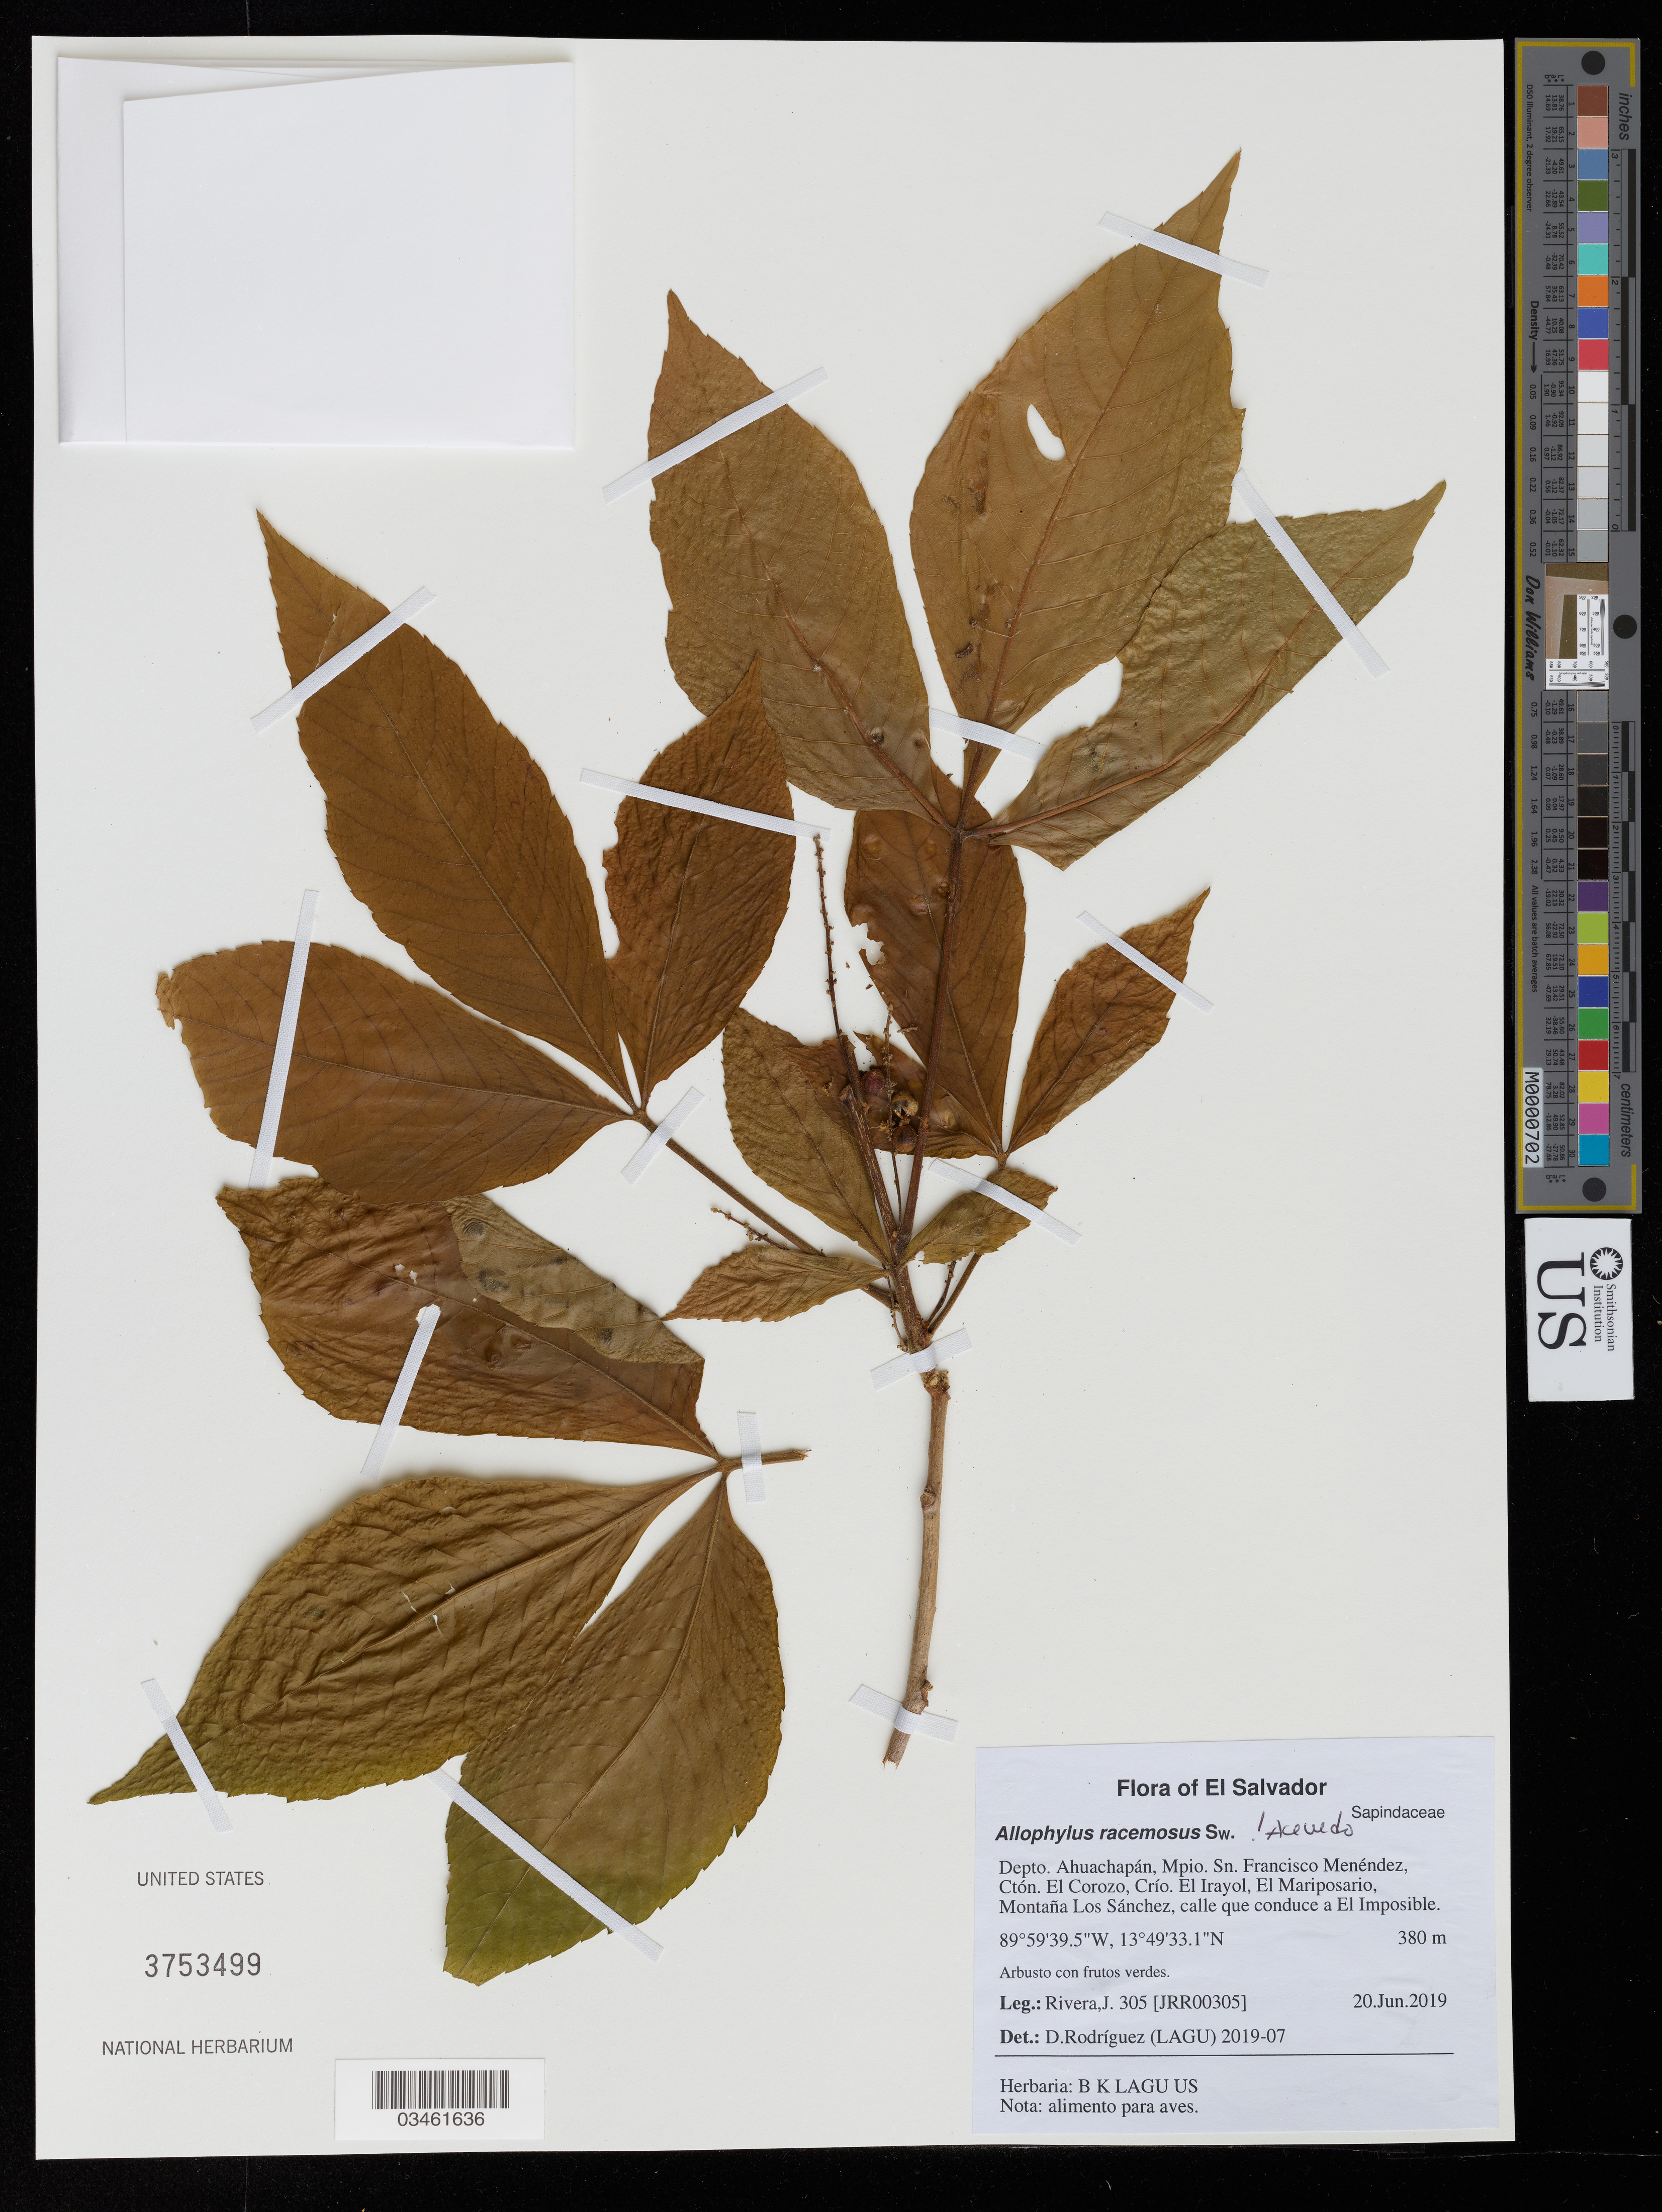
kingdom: Plantae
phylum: Tracheophyta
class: Magnoliopsida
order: Sapindales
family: Sapindaceae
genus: Allophylus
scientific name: Allophylus racemosus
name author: Sw.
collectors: J. Rivera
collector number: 305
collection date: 2019-06-20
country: El Salvador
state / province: Ahuachapan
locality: Depto. Ahuachapán, Mpio. Sn. Francisco Menéndez, Ctón. El Corozo, Crío. El Irayol, El Mariposario, Montaña Los Sánchez, calle que conduce a El Imposible.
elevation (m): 380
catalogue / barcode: US 3753499